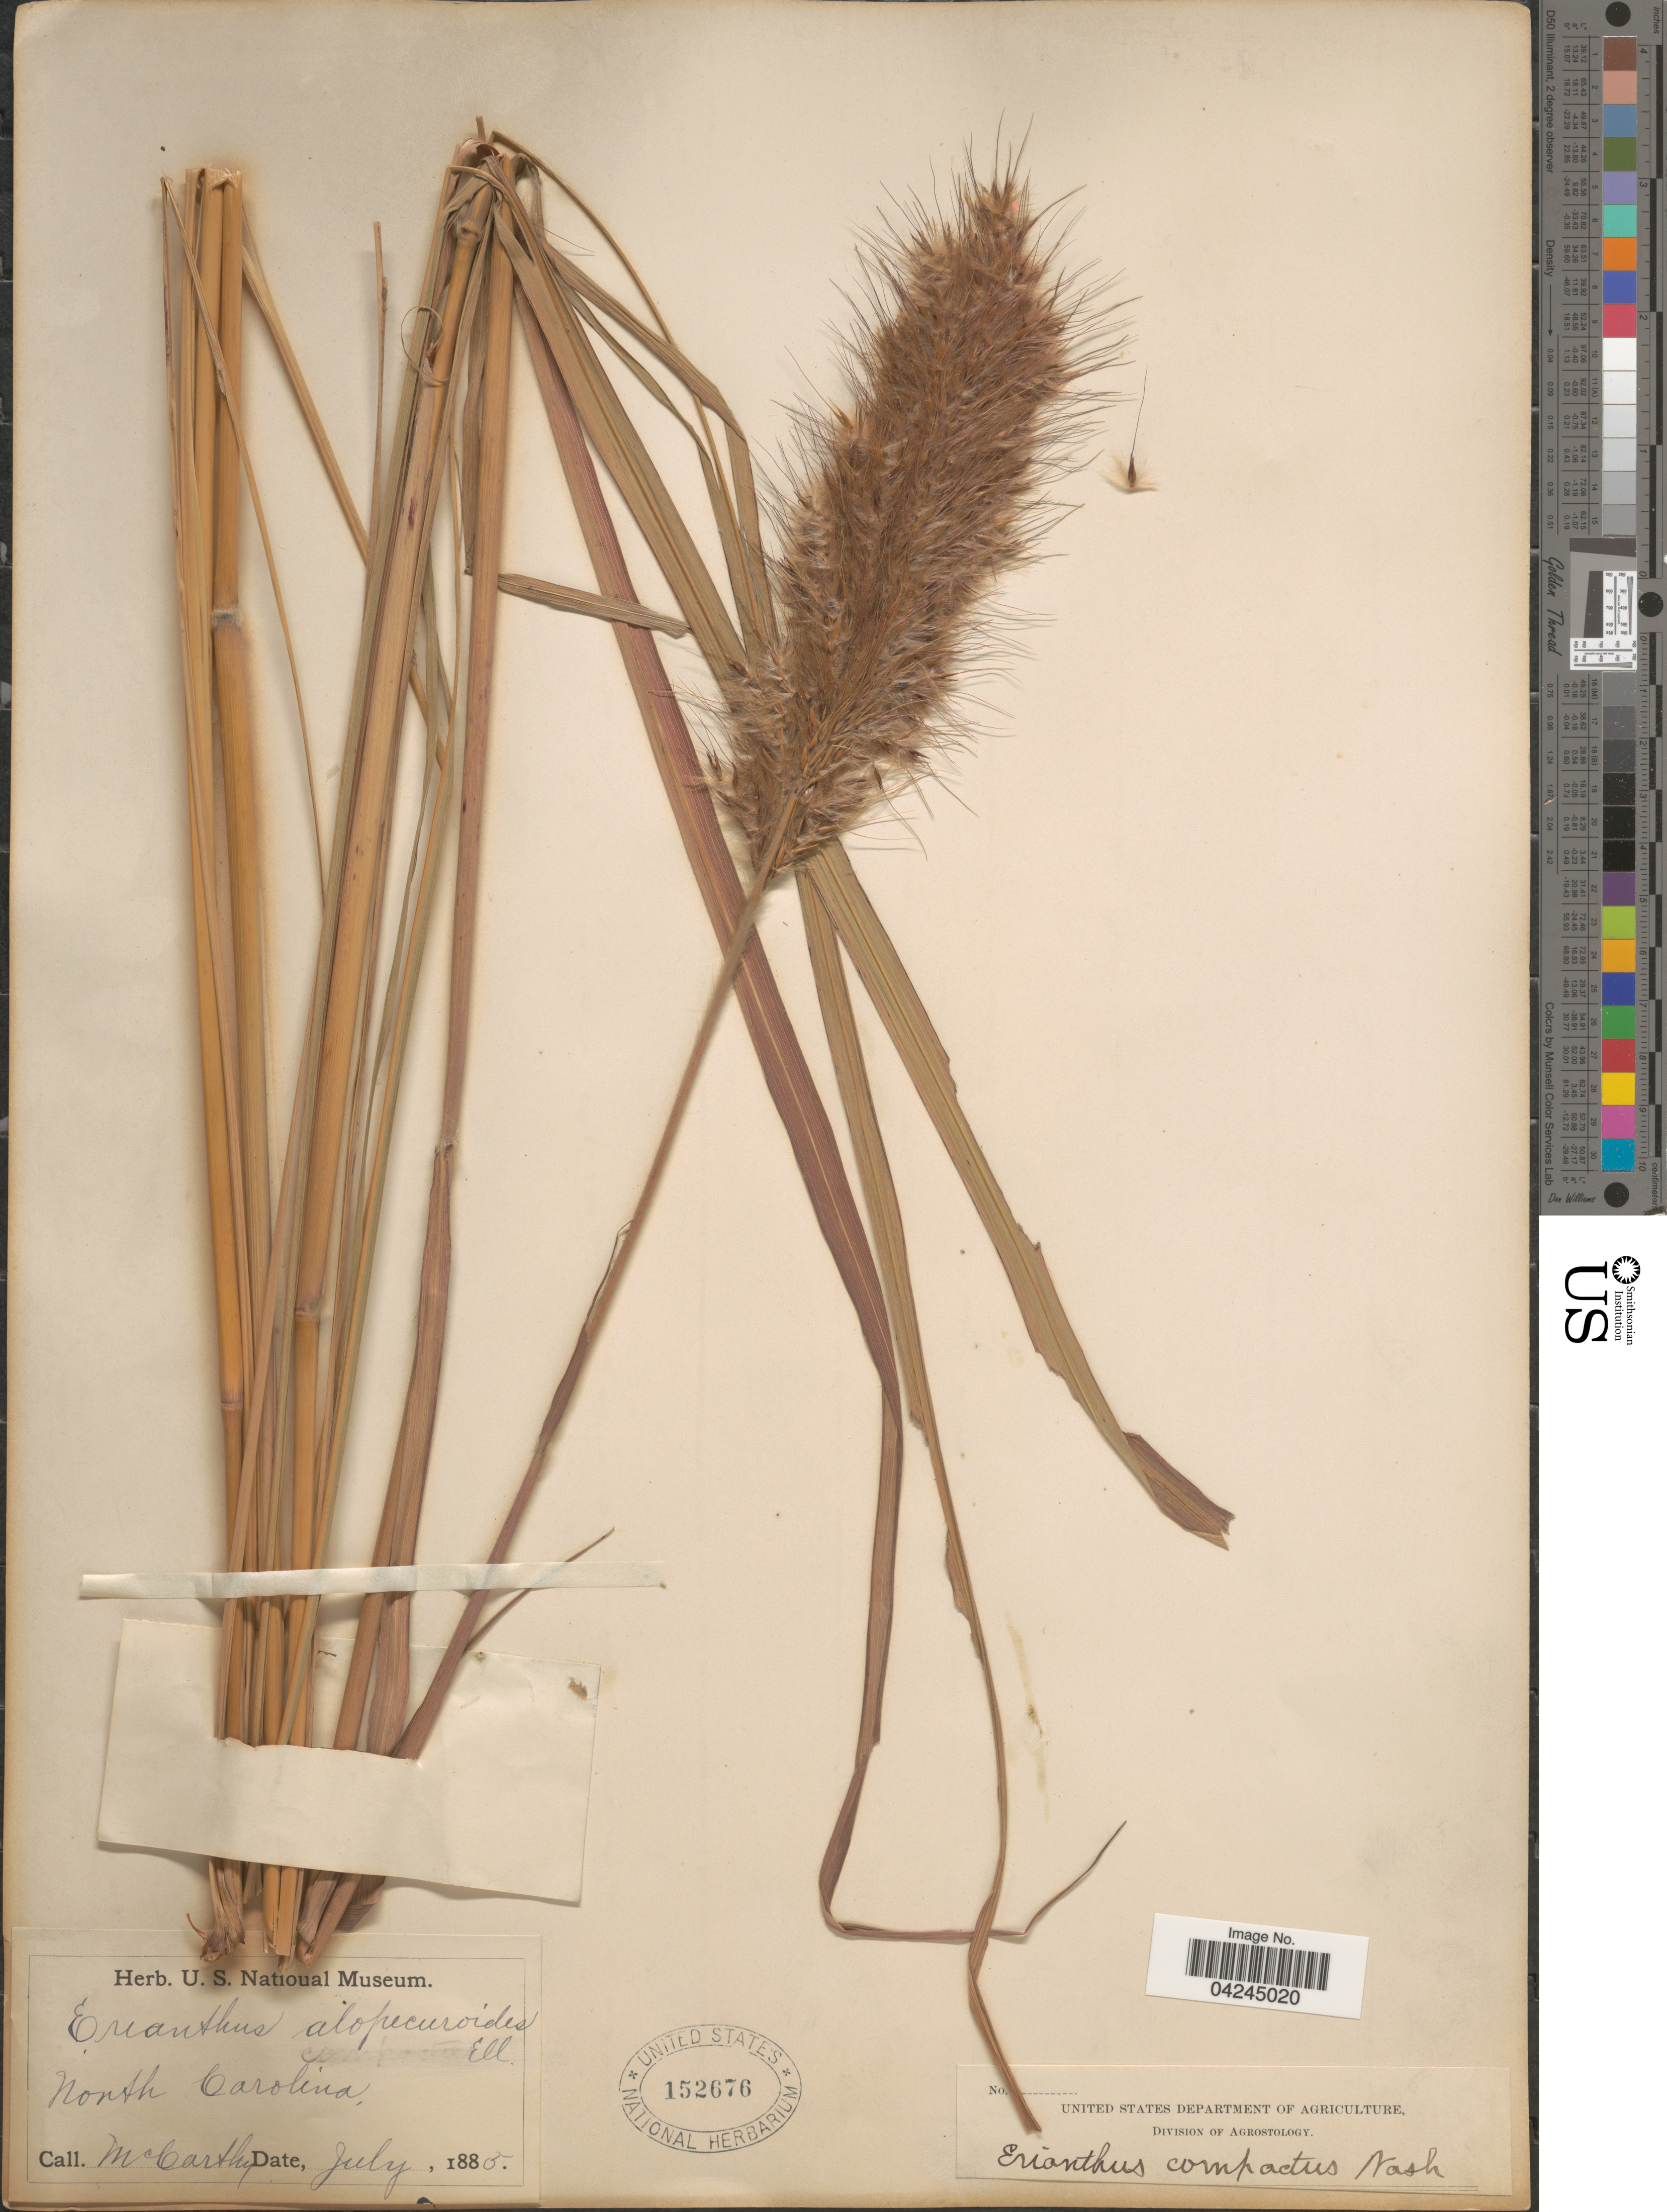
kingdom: Plantae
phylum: Tracheophyta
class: Liliopsida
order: Poales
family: Poaceae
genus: Erianthus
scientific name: Erianthus giganteus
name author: (Walter) P. Beauv.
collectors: -- McCarthy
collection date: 1885-07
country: United States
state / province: North Carolina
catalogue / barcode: US 152676